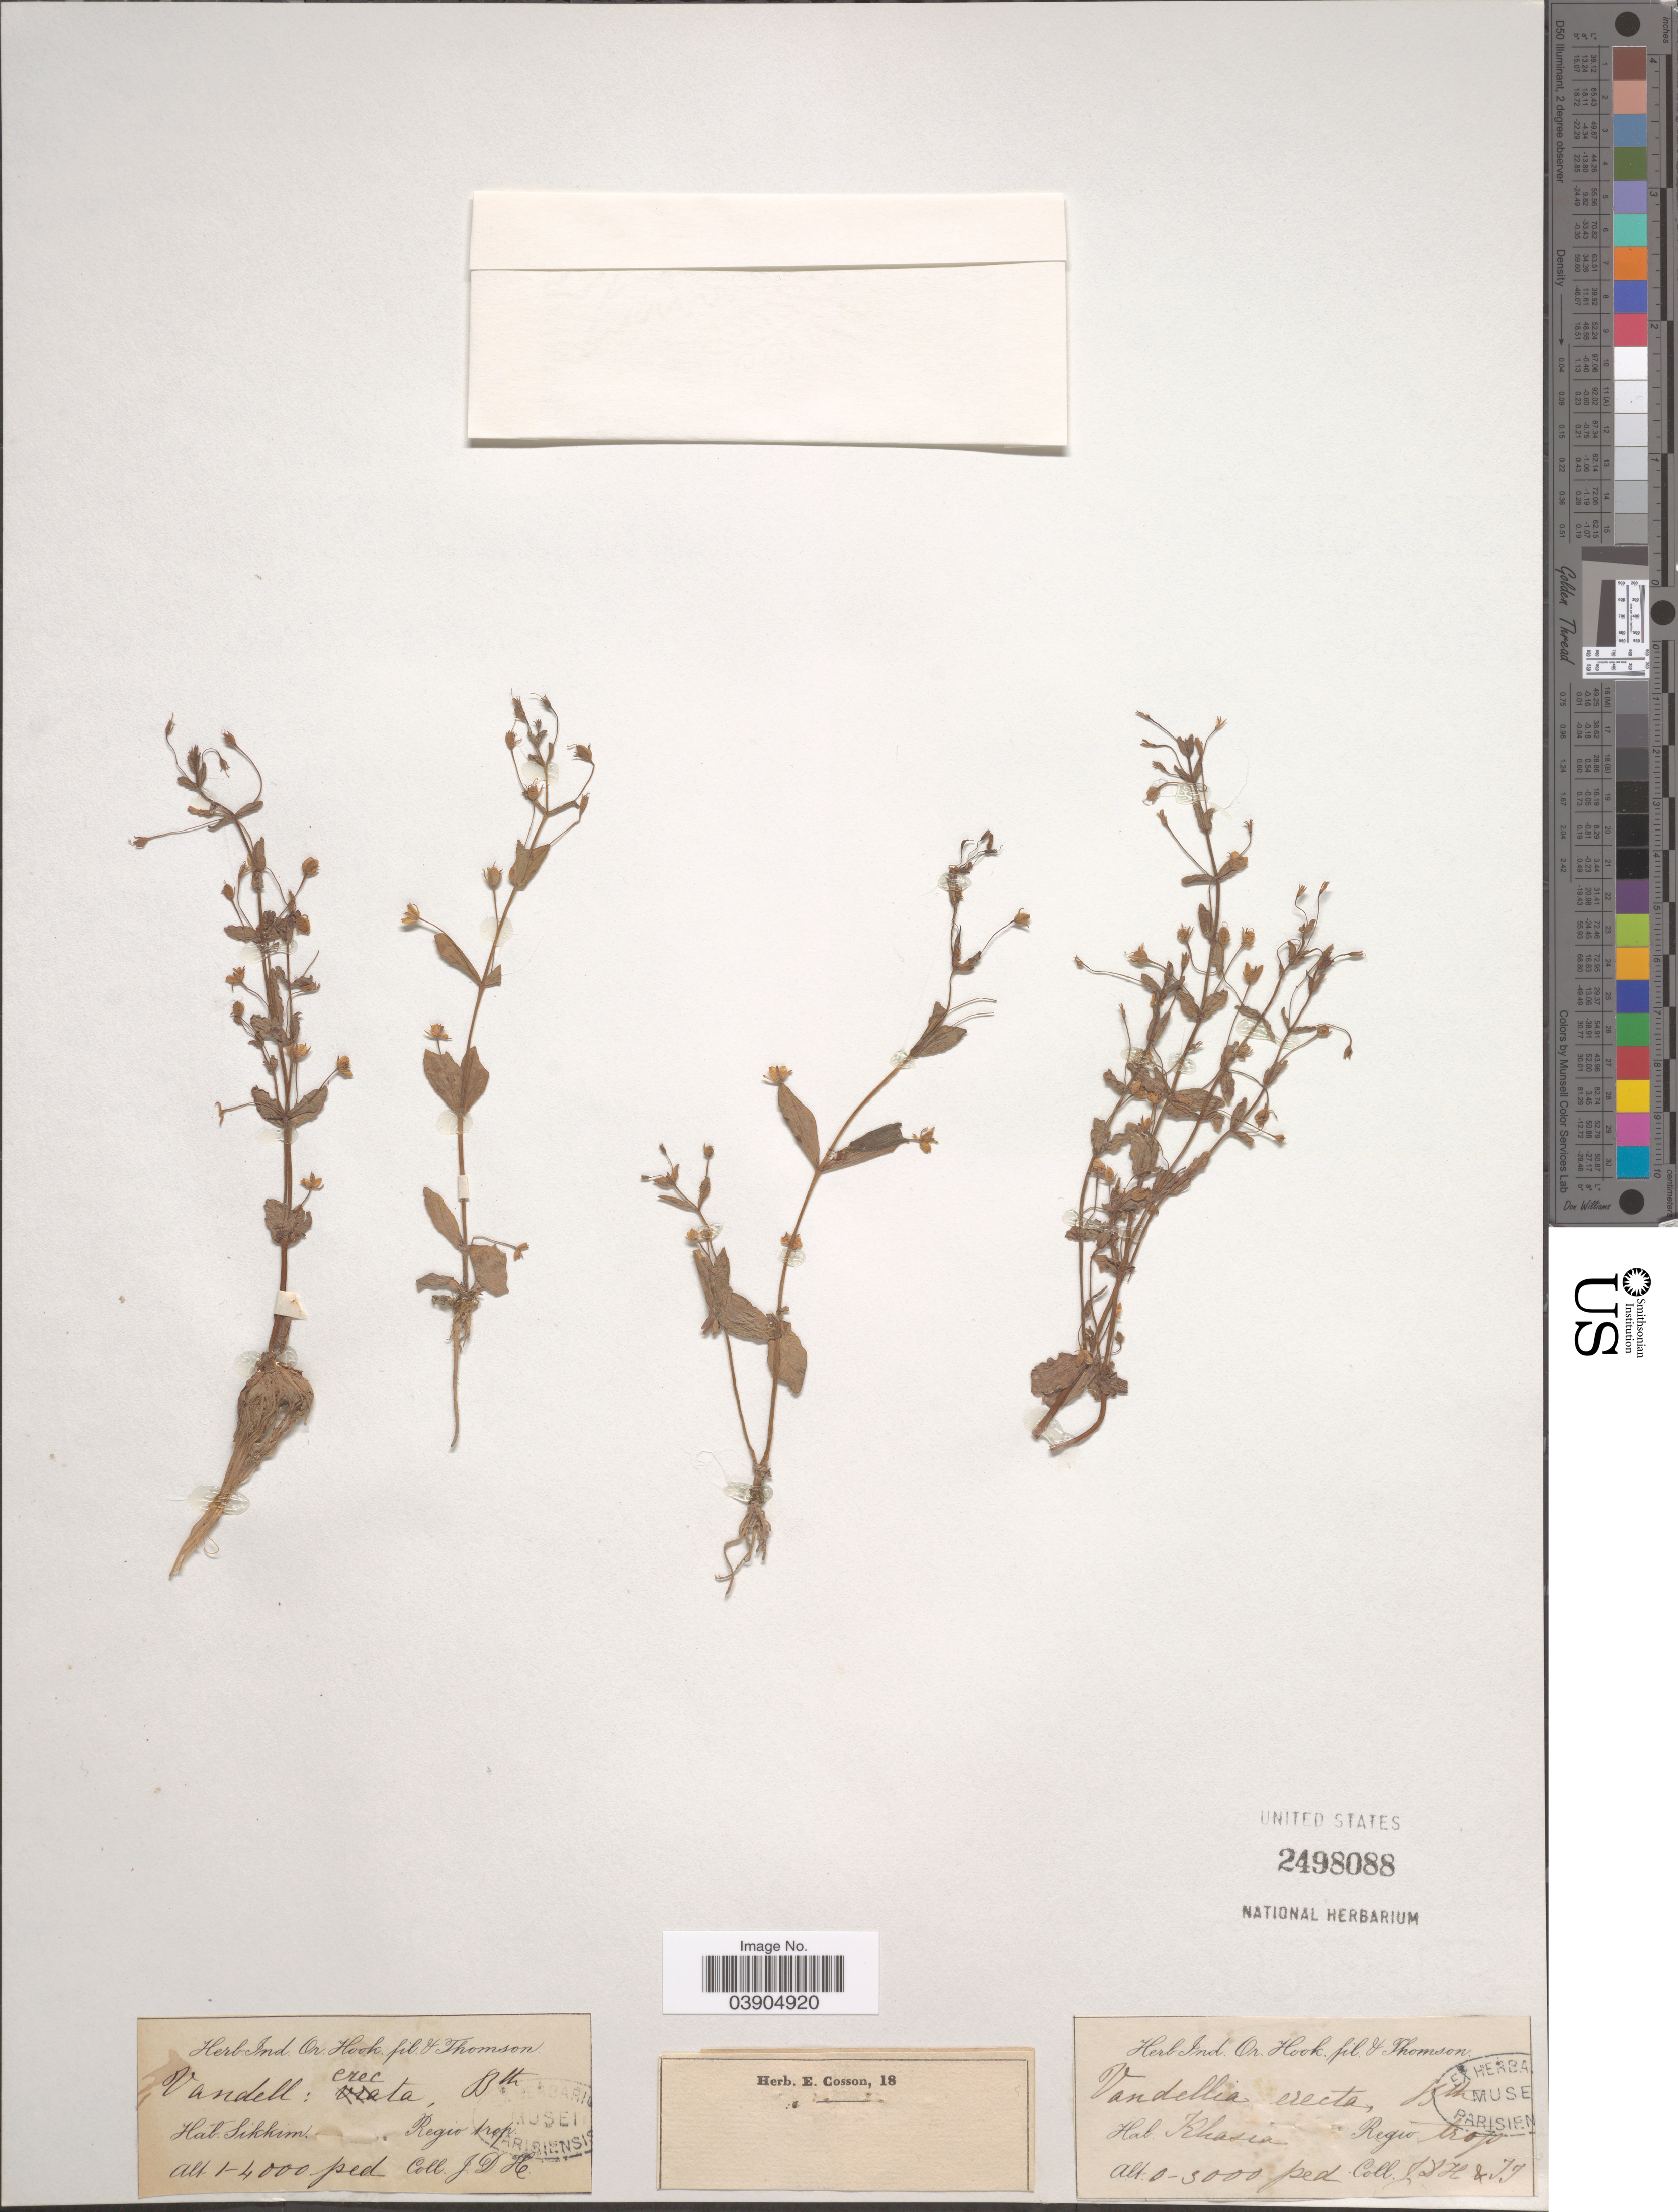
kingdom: Plantae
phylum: Tracheophyta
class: Magnoliopsida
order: Lamiales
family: Linderniaceae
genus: Vandellia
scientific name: Vandellia erecta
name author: Benth.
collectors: J. D. Hooker & T. Thomson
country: India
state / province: Sikkim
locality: Khasia. Regio trop.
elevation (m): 0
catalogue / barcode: US 2498088